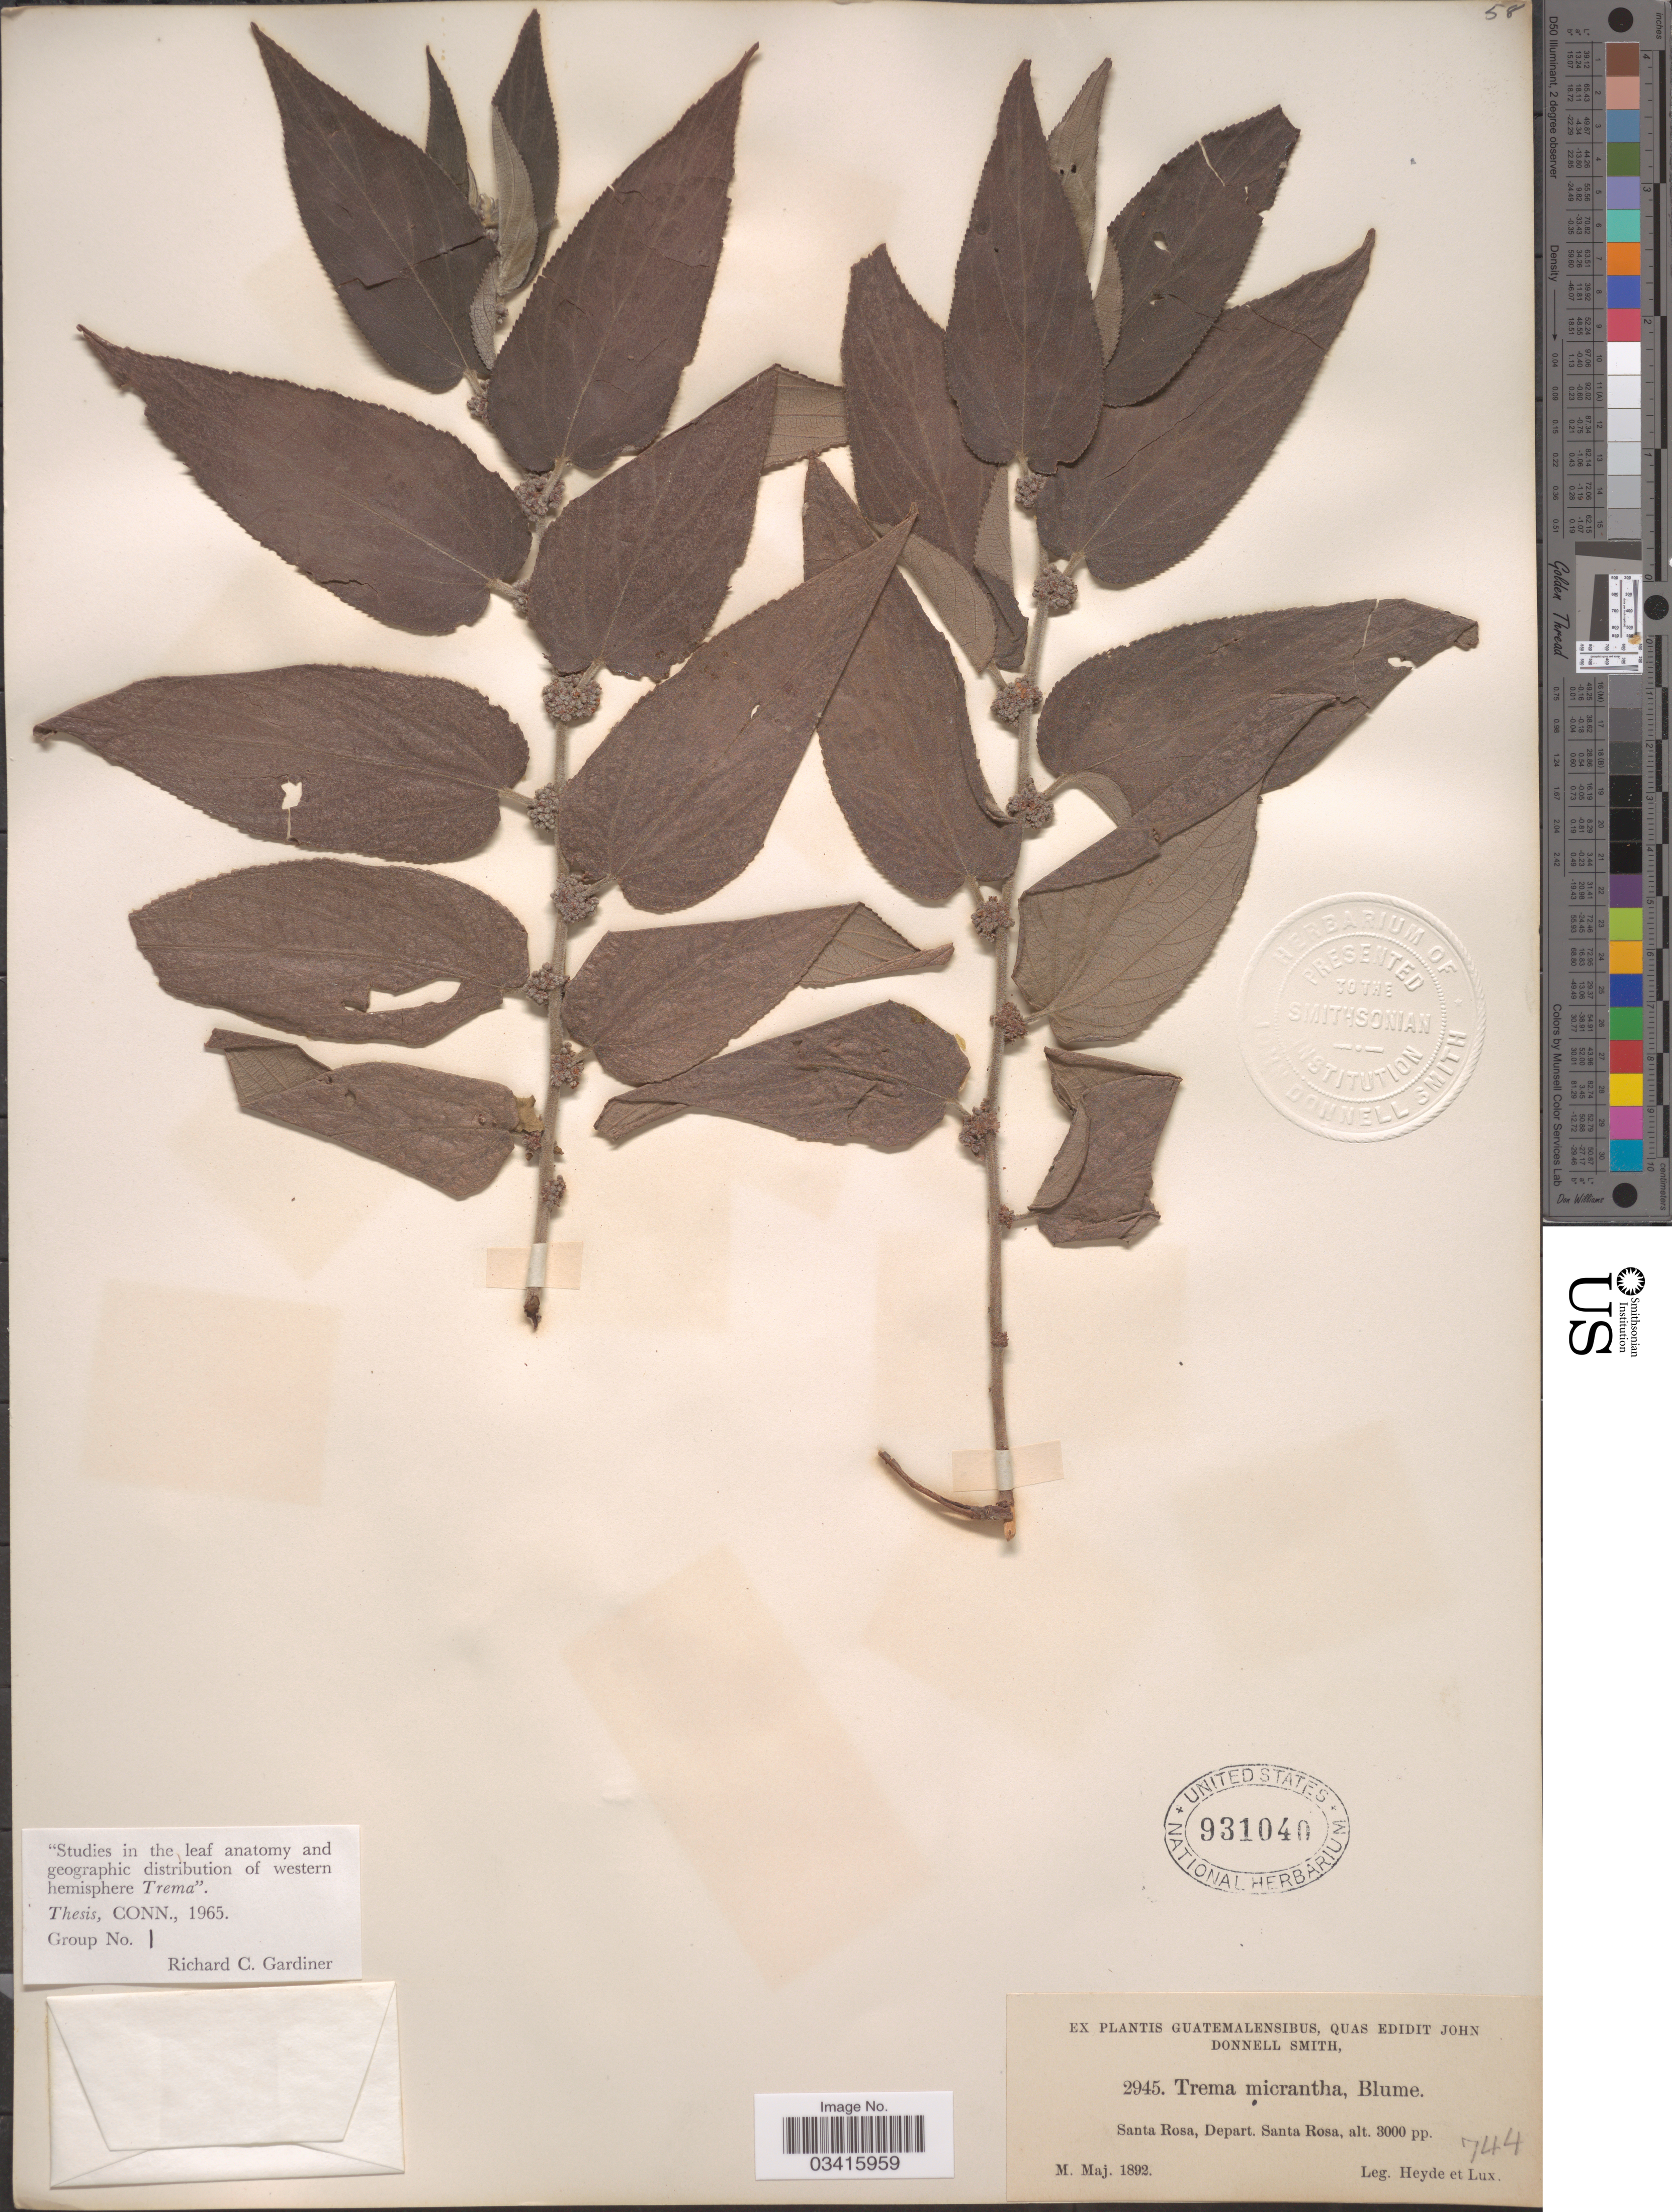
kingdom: Plantae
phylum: Tracheophyta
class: Magnoliopsida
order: Rosales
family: Cannabaceae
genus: Trema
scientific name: Trema micranthum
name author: (L.) Blume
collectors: Heyde & Lux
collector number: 2945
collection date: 1892-05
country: Guatemala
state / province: Santa Rosa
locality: Depart. Santa Rosa.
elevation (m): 914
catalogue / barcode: US 931040